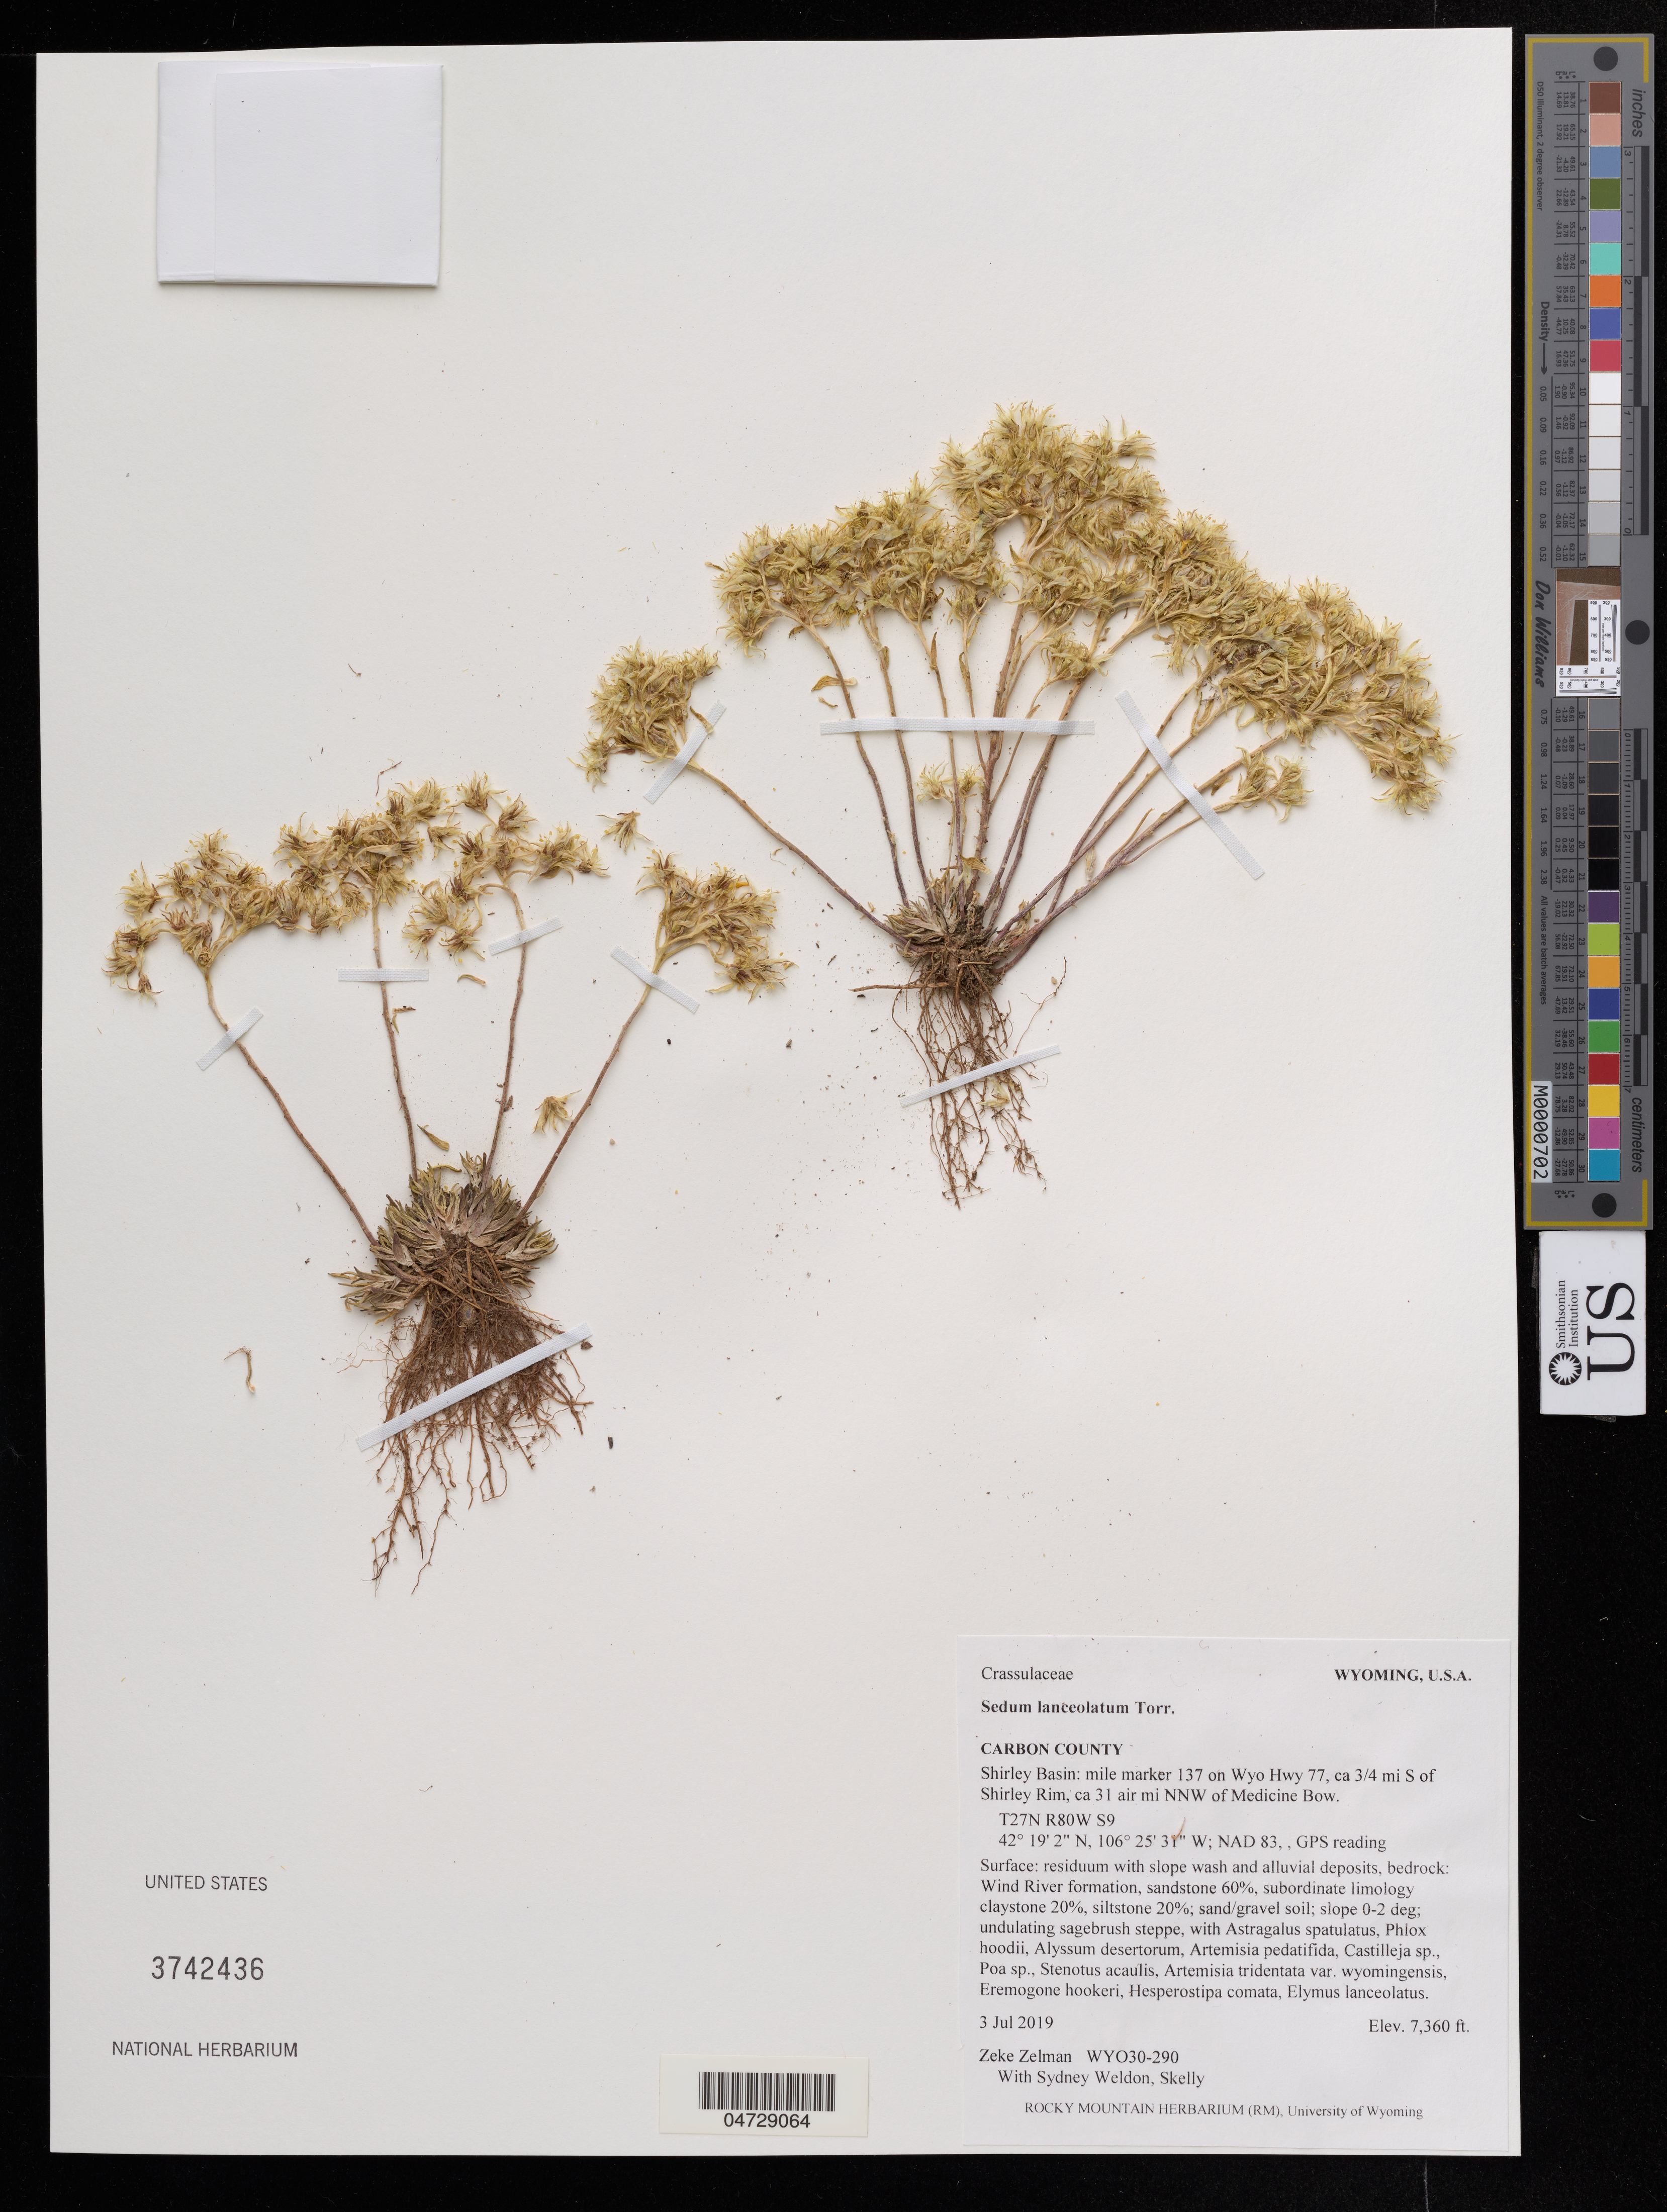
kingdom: Plantae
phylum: Tracheophyta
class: Magnoliopsida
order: Saxifragales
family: Crassulaceae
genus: Sedum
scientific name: Sedum lanceolatum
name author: Torr.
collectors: Z. Zelman & S. Weldon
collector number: WYO30-290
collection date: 2019-07-03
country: United States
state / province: Wyoming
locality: Carbon County, Shirley Basin: mile marker 137 on Wyo Hwy 77, ca 3/4 mi S of Shirley Rim, ca 31 mi NNW of Medicine Bow.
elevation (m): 2243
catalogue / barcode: US 3742436